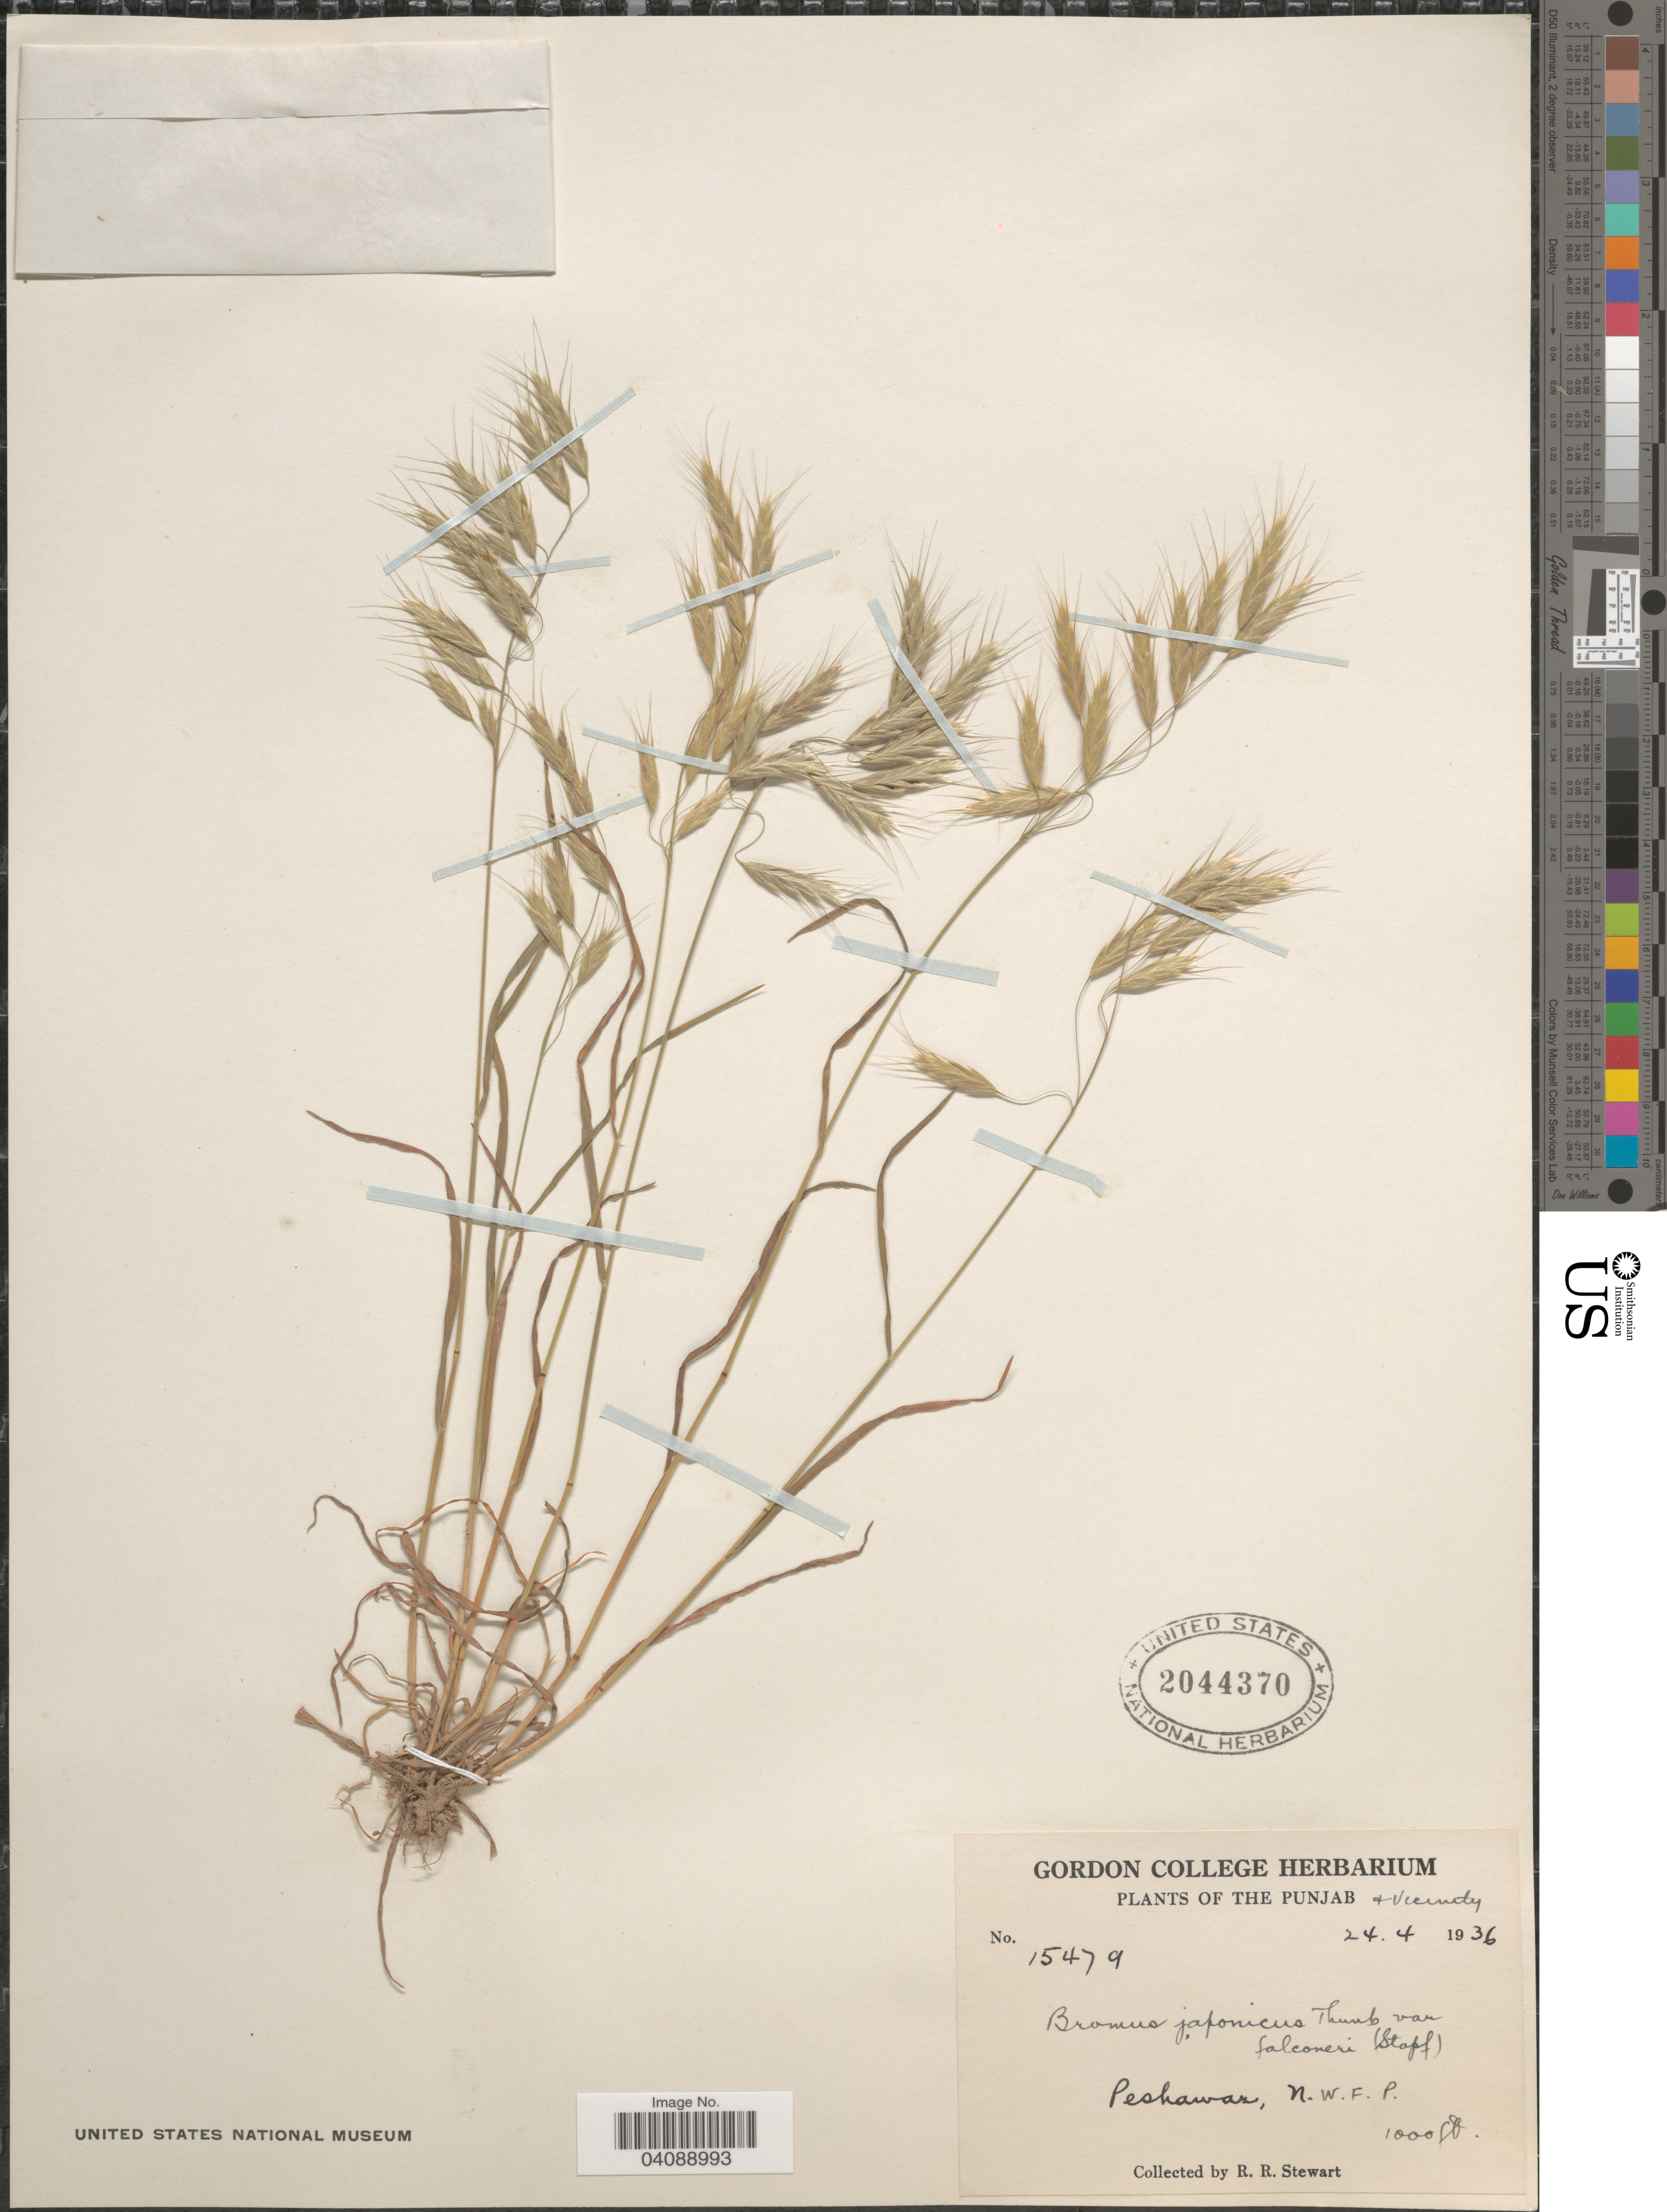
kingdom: Plantae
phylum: Tracheophyta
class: Liliopsida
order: Poales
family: Poaceae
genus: Bromus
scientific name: Bromus japonicus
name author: Houtt.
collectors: R. Stewart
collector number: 1547a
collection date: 1936-04-24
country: Pakistan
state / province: Punjab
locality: The Punjab & vicinity. Peshawar, N.W.F.P.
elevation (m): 305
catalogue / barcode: US 2044370